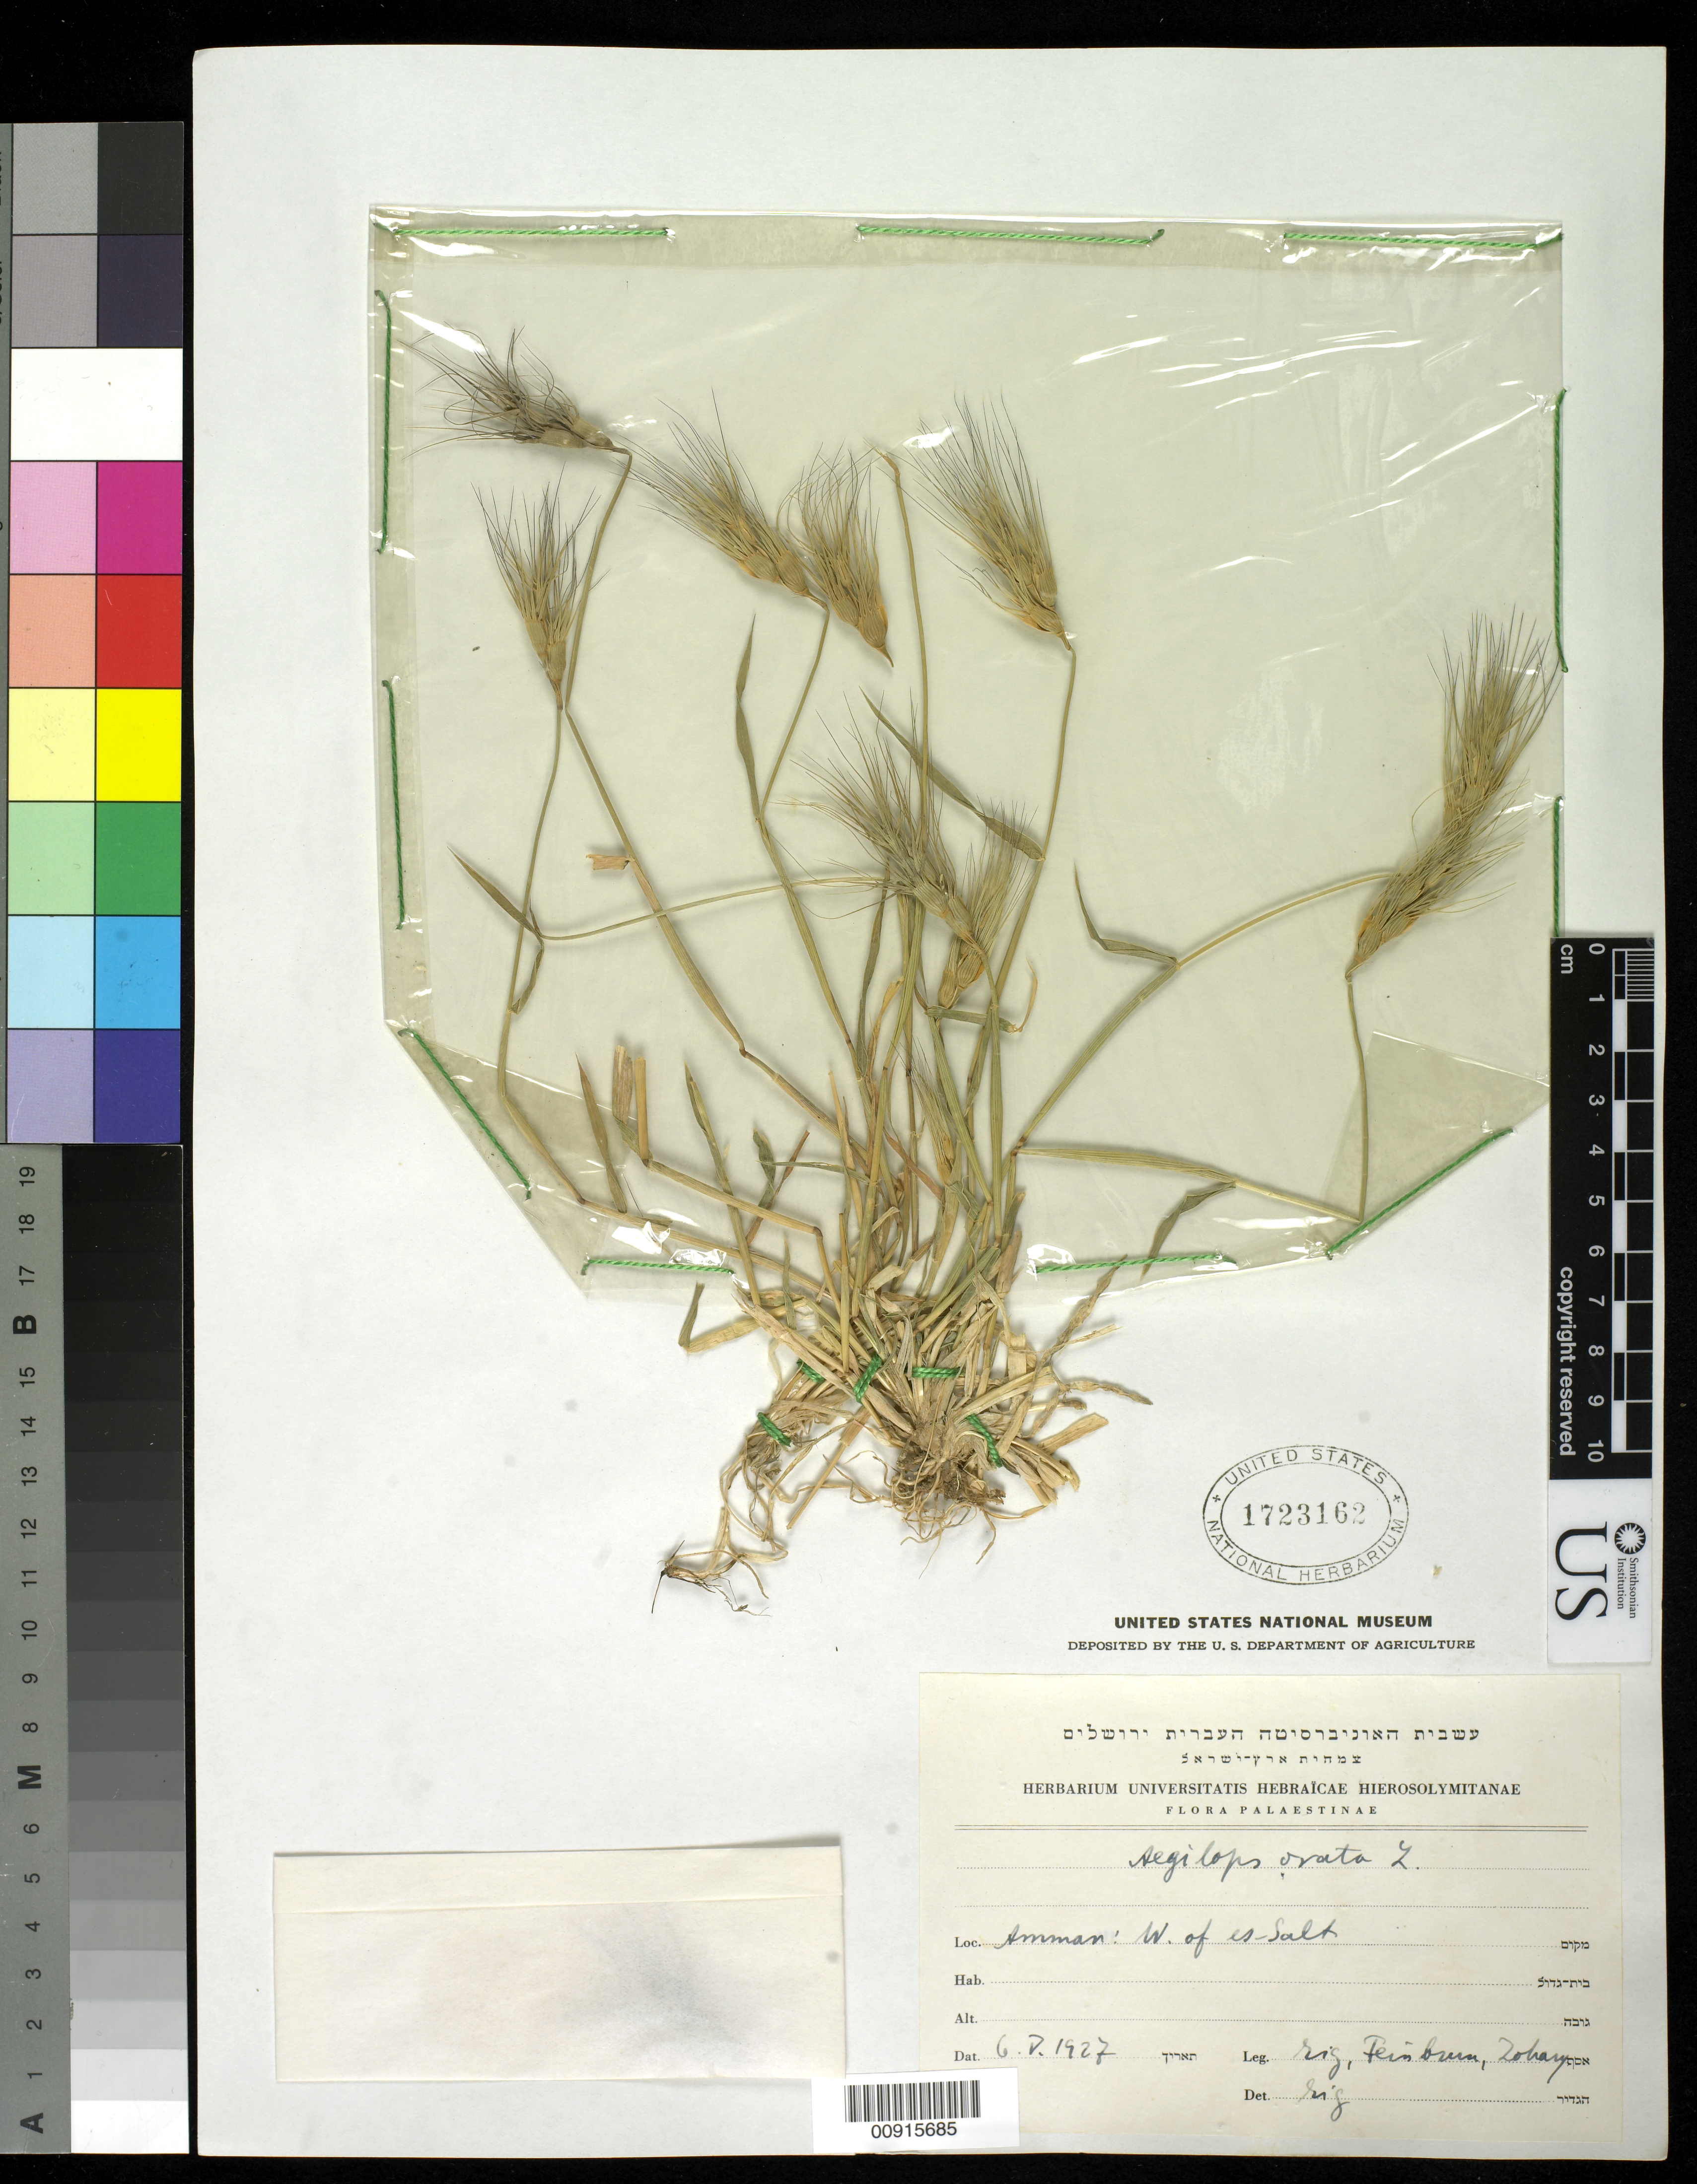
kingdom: Plantae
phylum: Tracheophyta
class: Liliopsida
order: Poales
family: Poaceae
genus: Aegilops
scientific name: Aegilops ovata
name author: L.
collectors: N. Feinbrun & M. Zohary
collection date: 1927-05-06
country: Jordan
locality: Amman west of es-Salt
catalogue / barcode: US 1723162